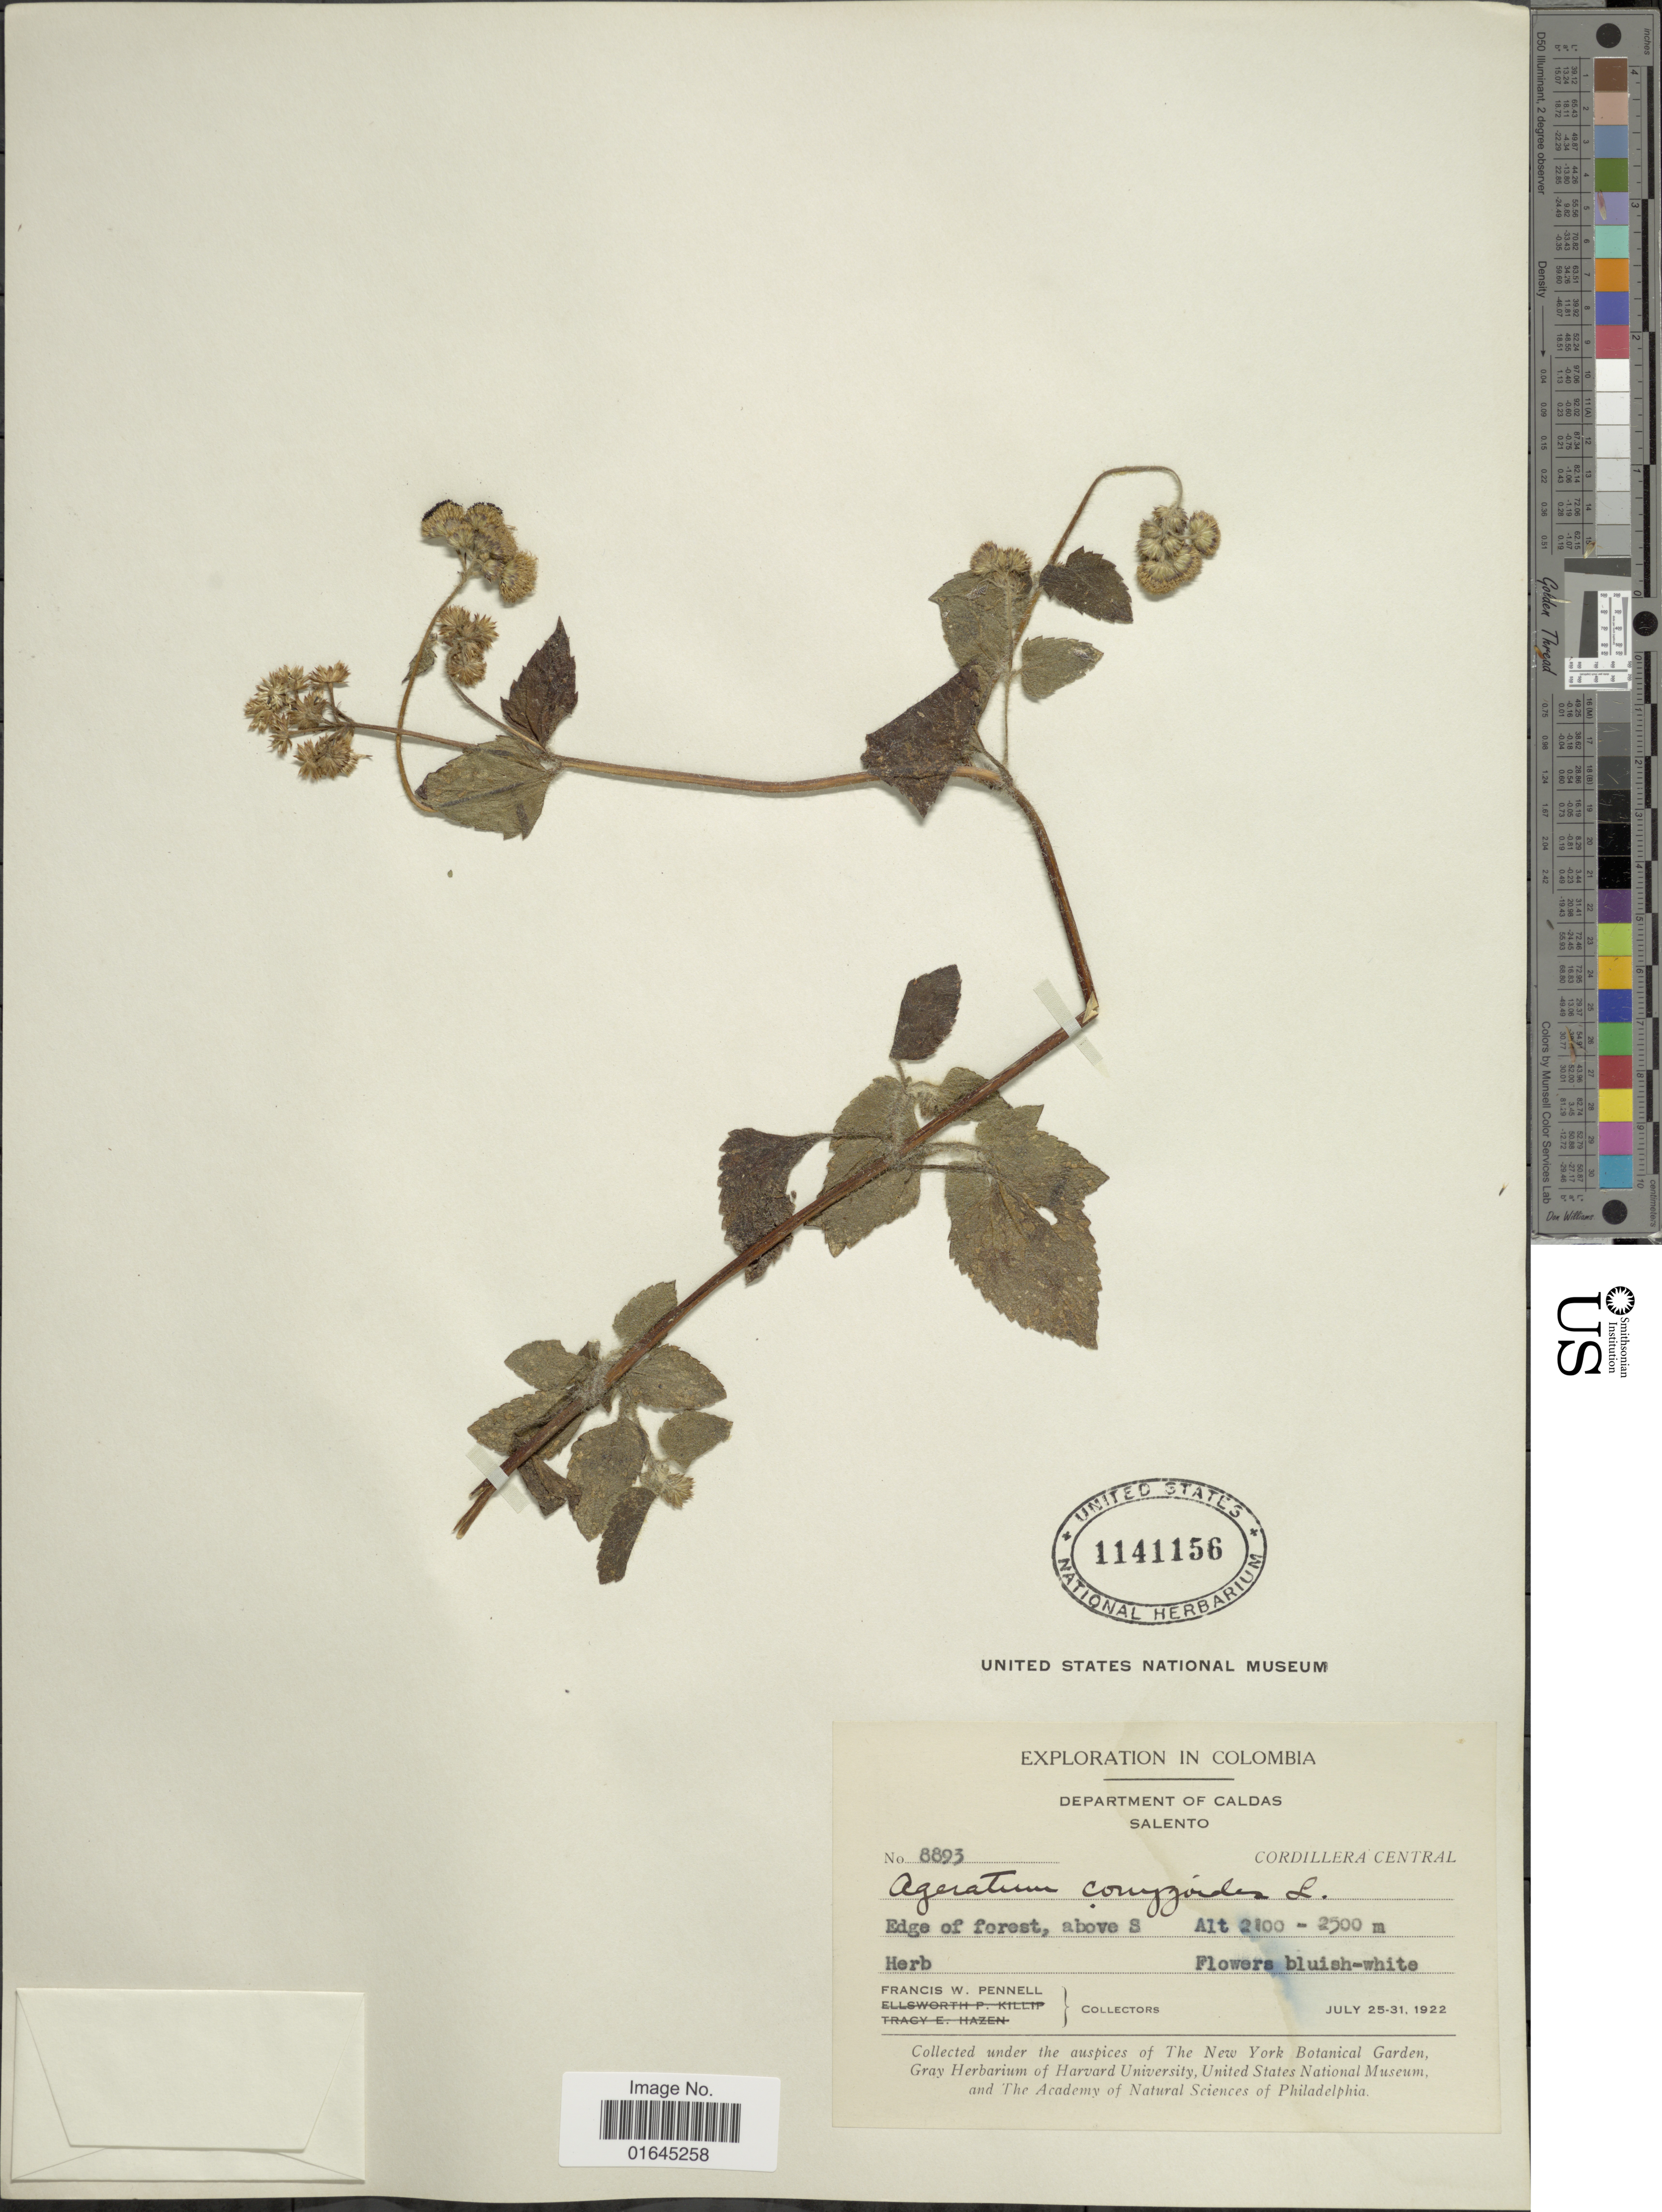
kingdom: Plantae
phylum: Tracheophyta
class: Magnoliopsida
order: Asterales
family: Asteraceae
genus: Ageratum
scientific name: Ageratum conyzoides subsp. conyzoides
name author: L.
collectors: F. W. Pennell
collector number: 8893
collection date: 1922-07-25/1922-07-31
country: Colombia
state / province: Caldas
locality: Department of Caldas, Salento, Cordillera Central, edge of forest, above S.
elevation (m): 2100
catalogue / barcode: US 1141156